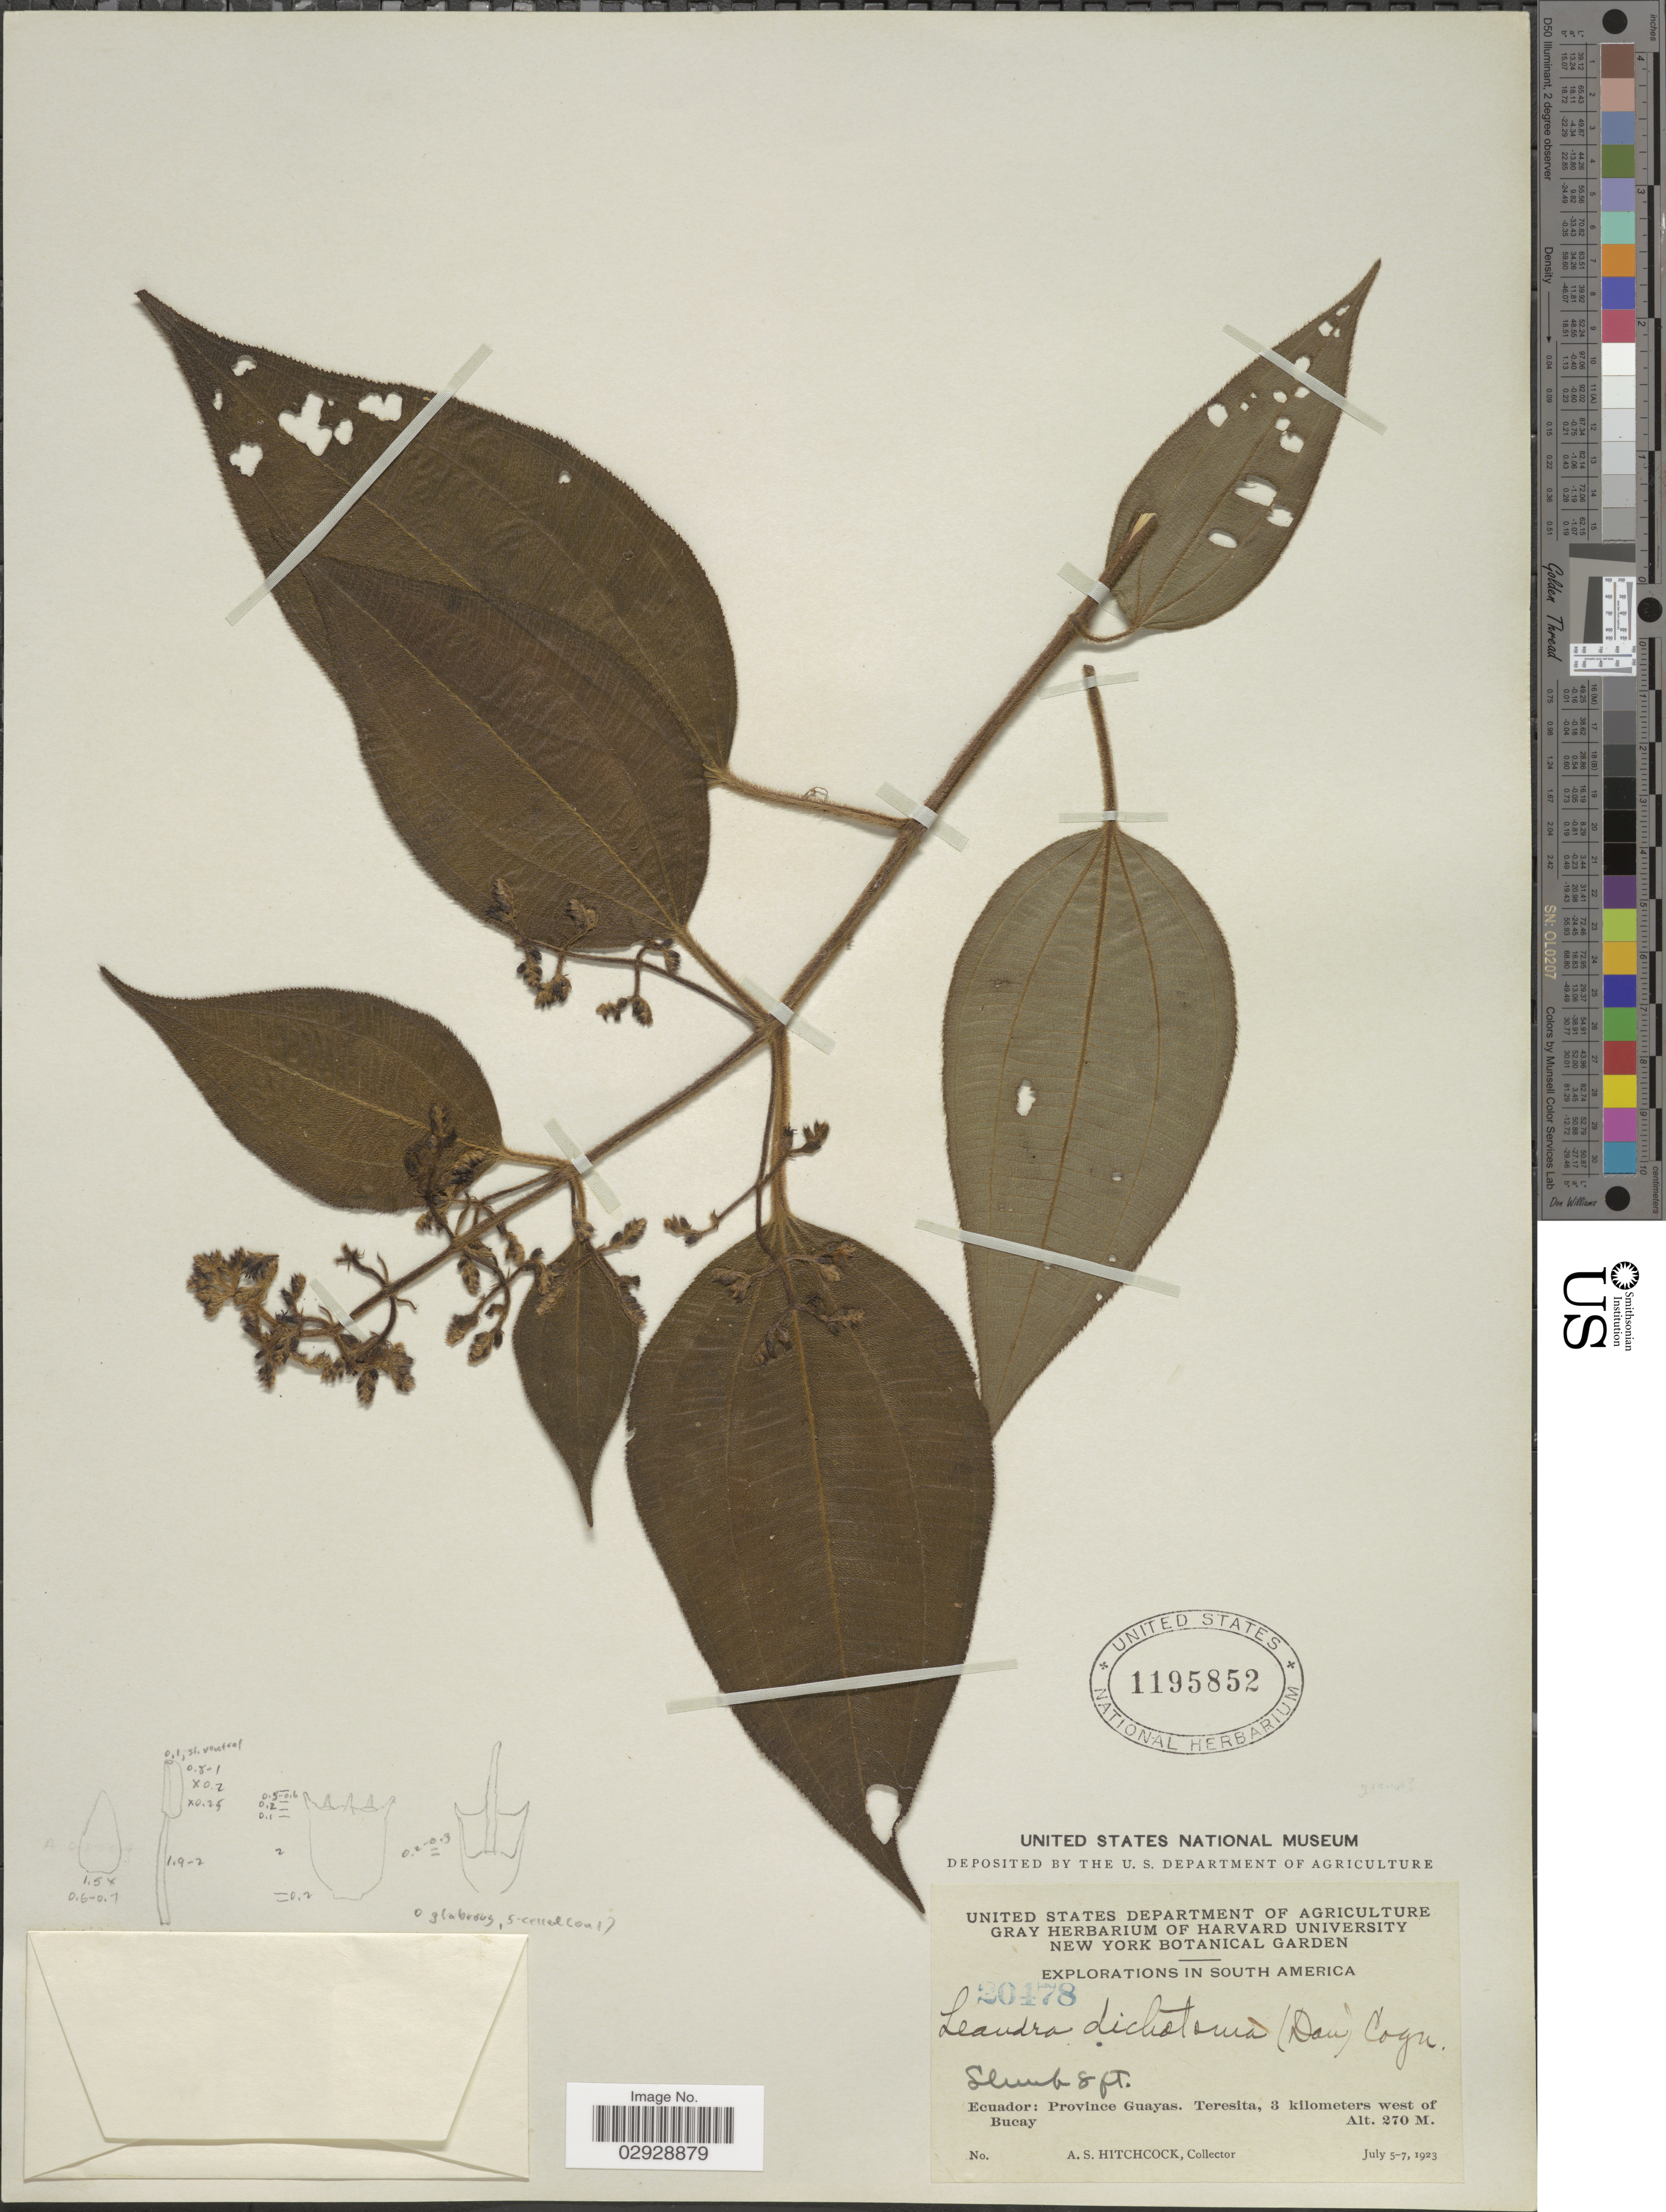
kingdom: Plantae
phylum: Tracheophyta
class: Magnoliopsida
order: Myrtales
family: Melastomataceae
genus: Leandra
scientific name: Leandra dichotoma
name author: (D. Don) Cogn.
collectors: A. S. Hitchcock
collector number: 20478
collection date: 1923-07-05/1923-07-07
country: Ecuador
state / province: Guayas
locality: Teresita, 3 kilometers west of Bucay.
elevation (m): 270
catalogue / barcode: US 1195852